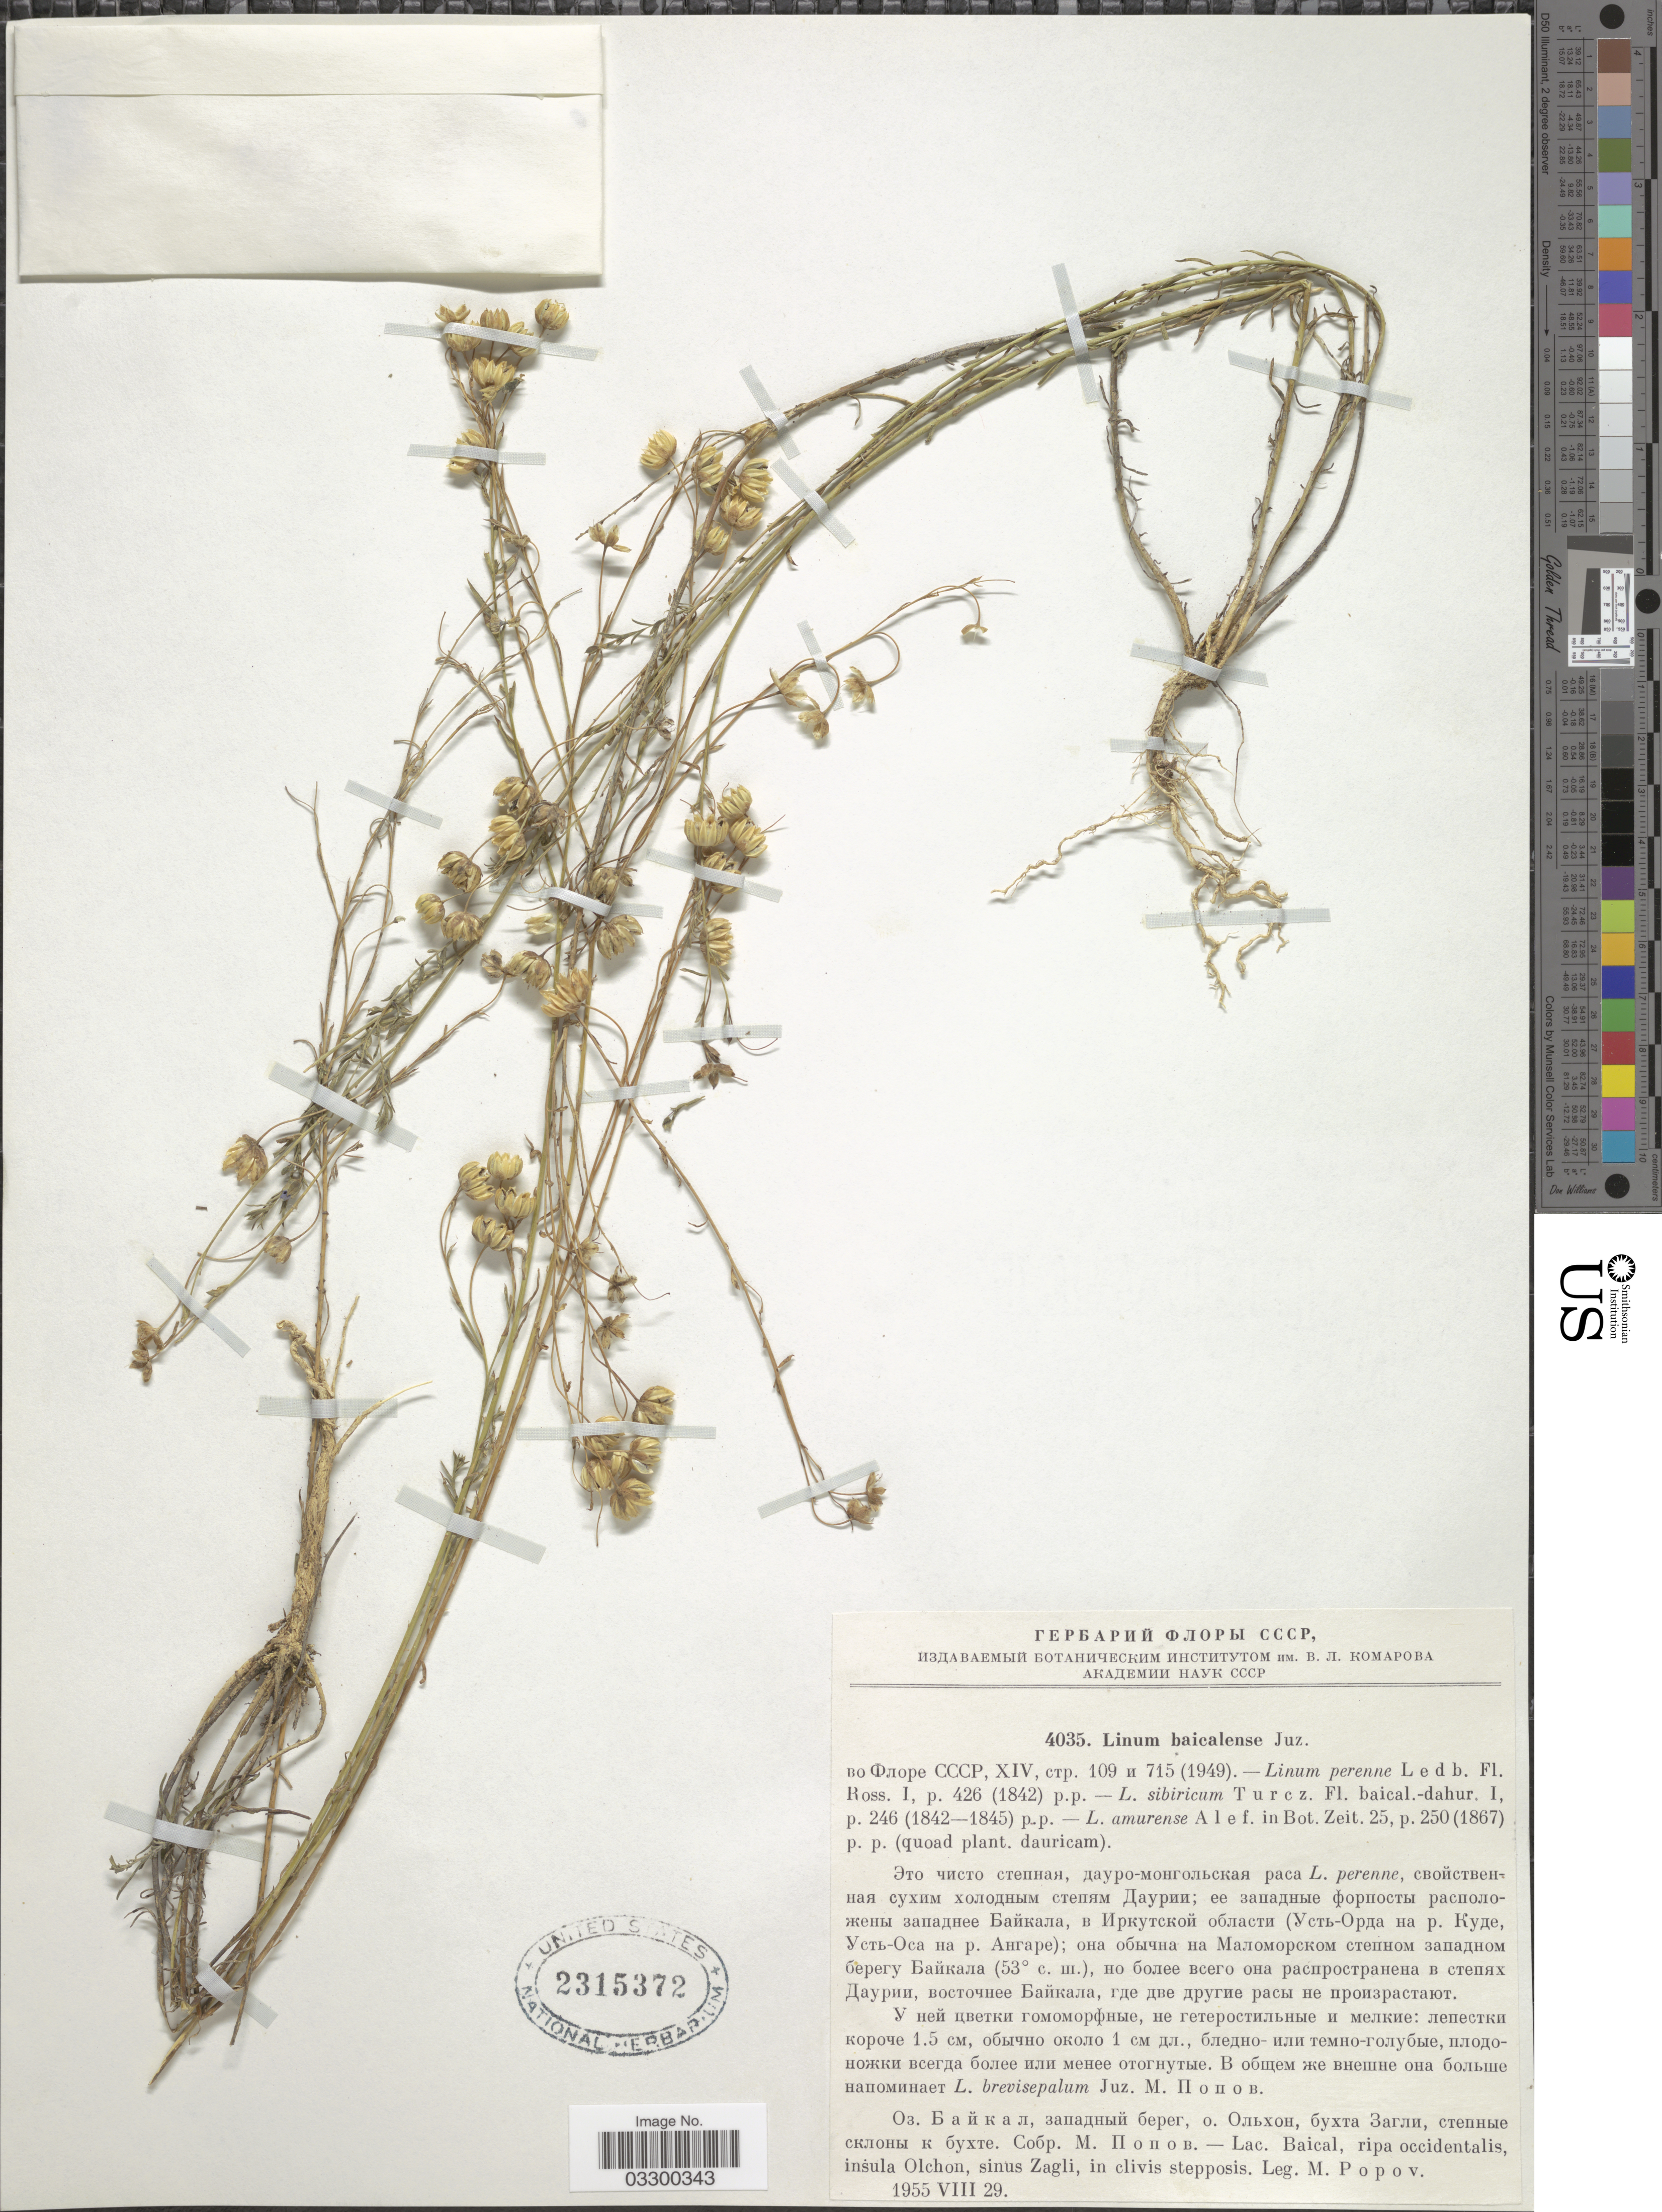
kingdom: Plantae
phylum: Tracheophyta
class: Magnoliopsida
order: Malpighiales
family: Linaceae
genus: Linum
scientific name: Linum baicalense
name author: Juz.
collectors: M. Popov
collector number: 4035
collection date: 1955-08-29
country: Russian Federation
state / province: Irkutsk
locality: Lac. Baical, ripa occidentalis, insula Olchon, sinus Zagli, in clivis stepposis.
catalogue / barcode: US 2315372